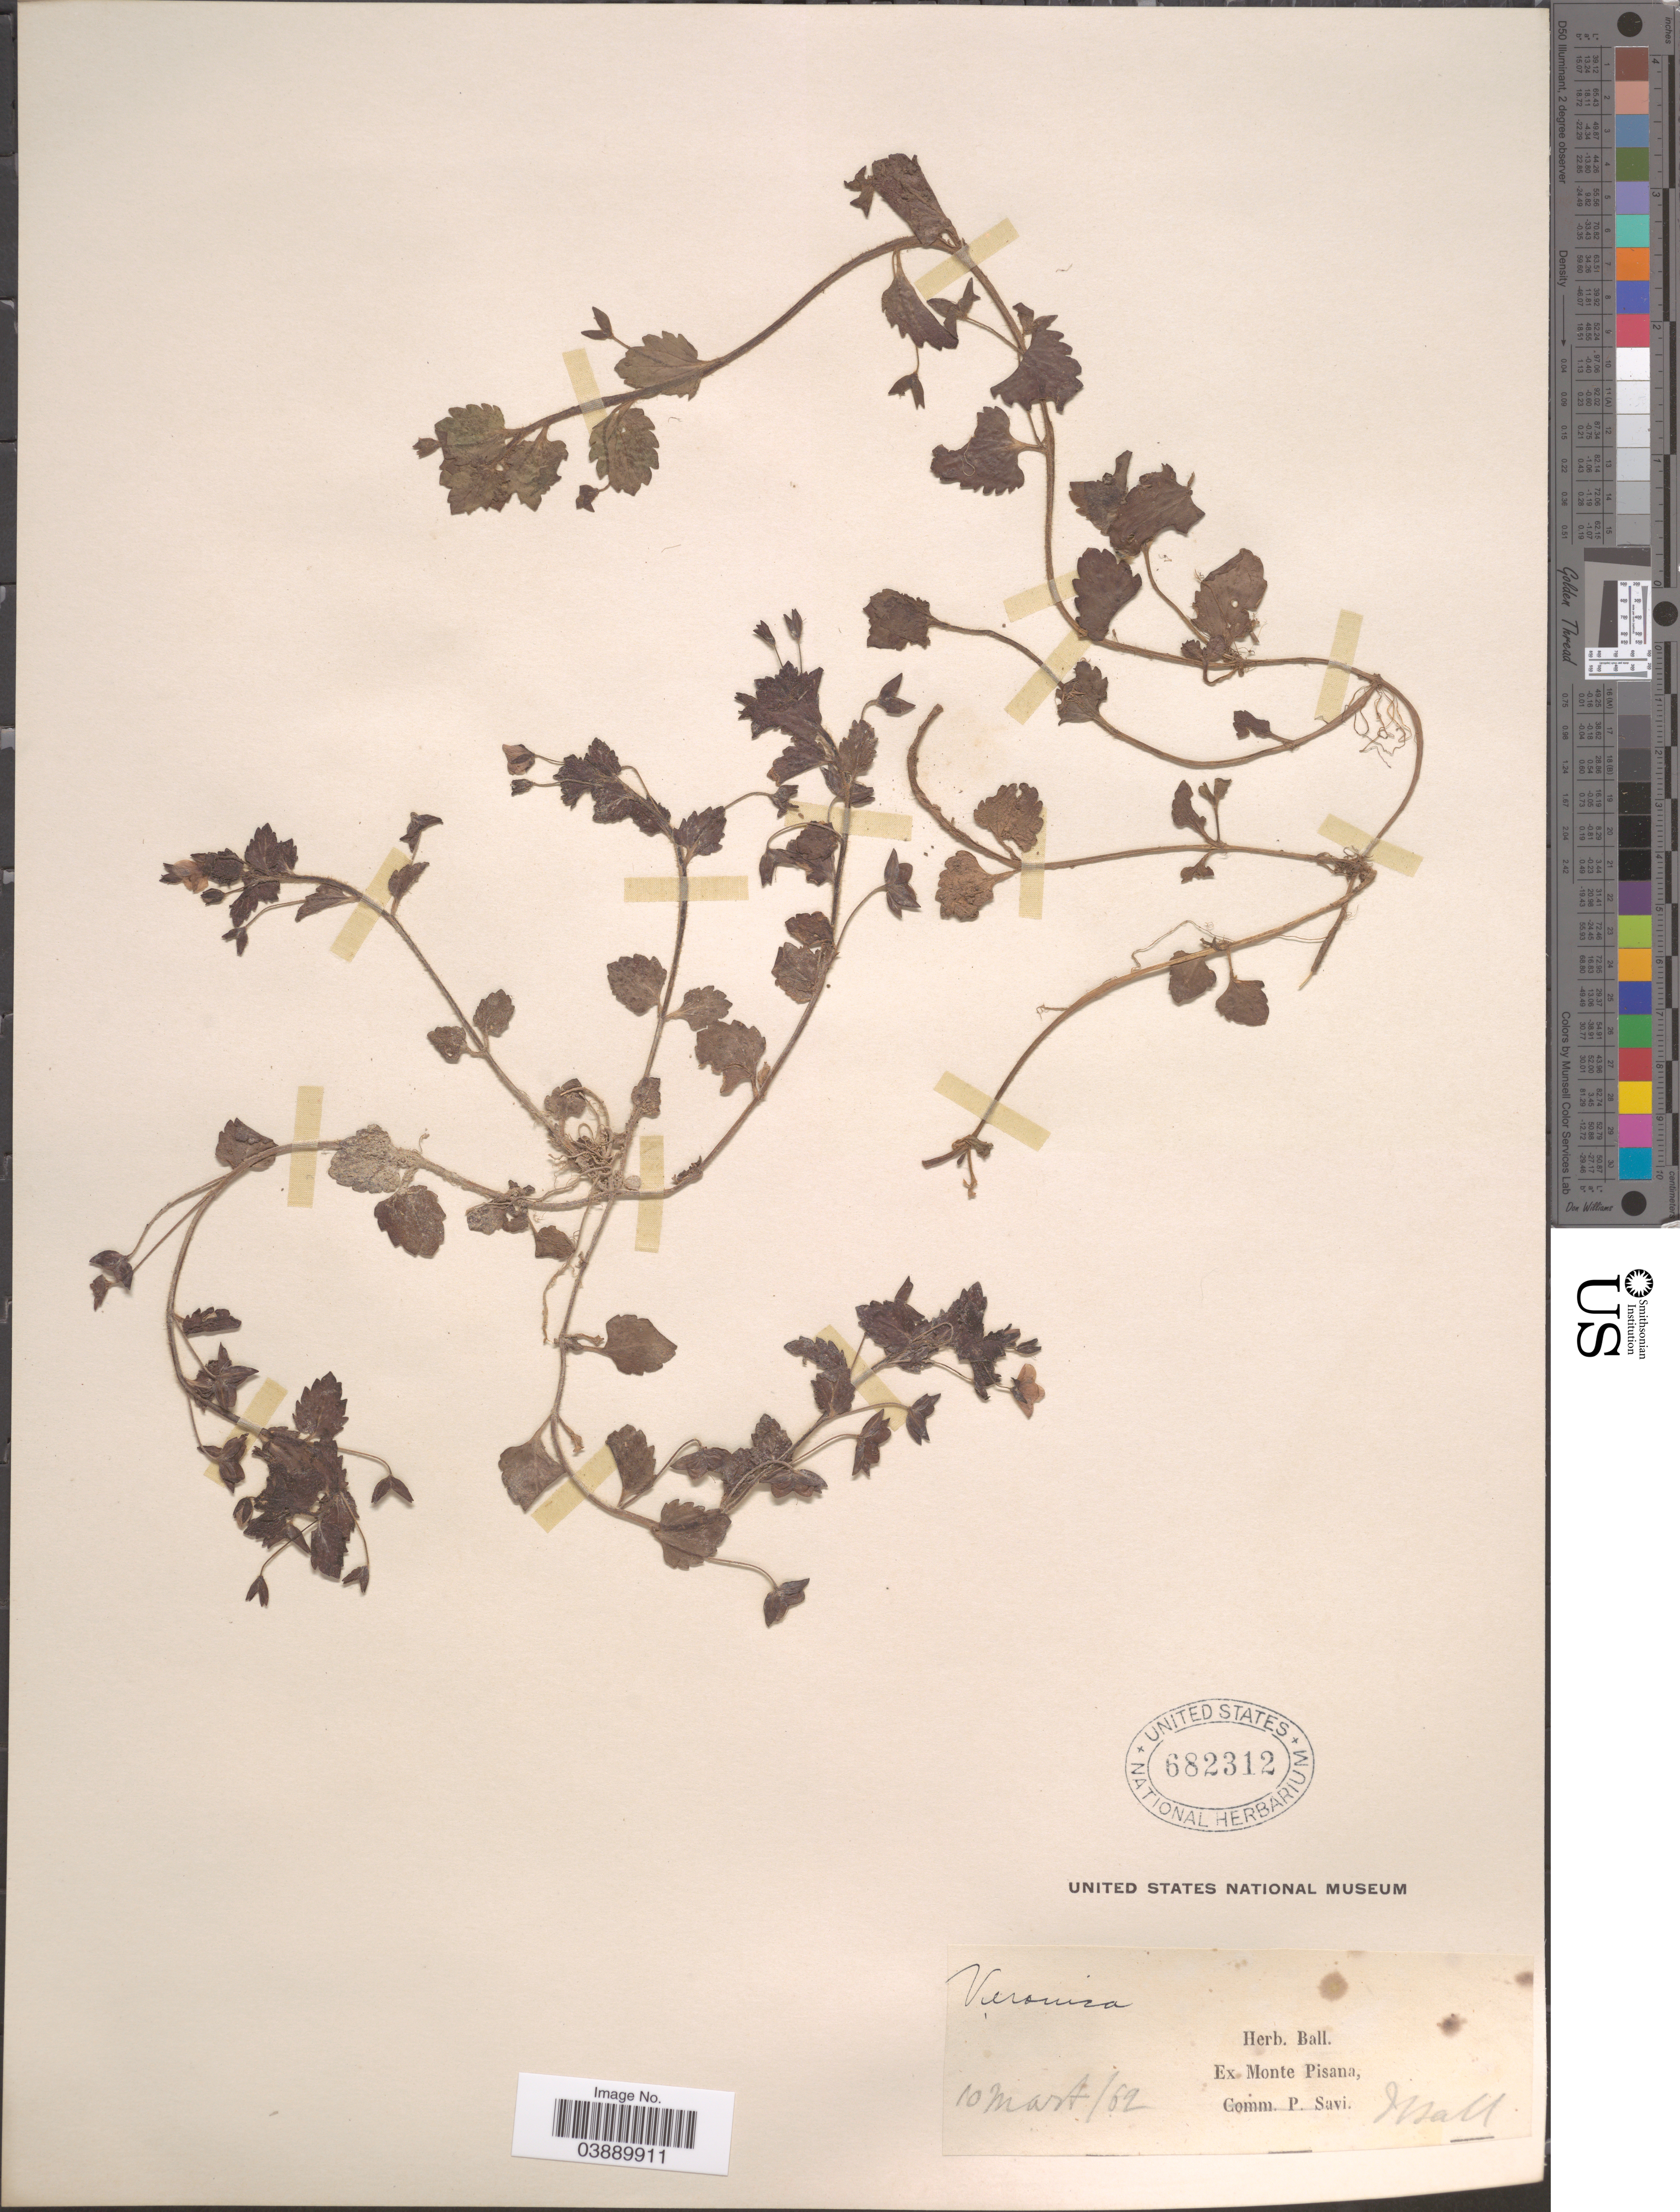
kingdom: Plantae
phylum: Tracheophyta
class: Magnoliopsida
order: Lamiales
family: Plantaginaceae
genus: Veronica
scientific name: Veronica persica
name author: Poir.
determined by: Albach, Dirk C.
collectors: J. Ball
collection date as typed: Transcribed d/m/y: 10/3/62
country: Italy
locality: Ex Monte Pisana.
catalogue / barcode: US 682312